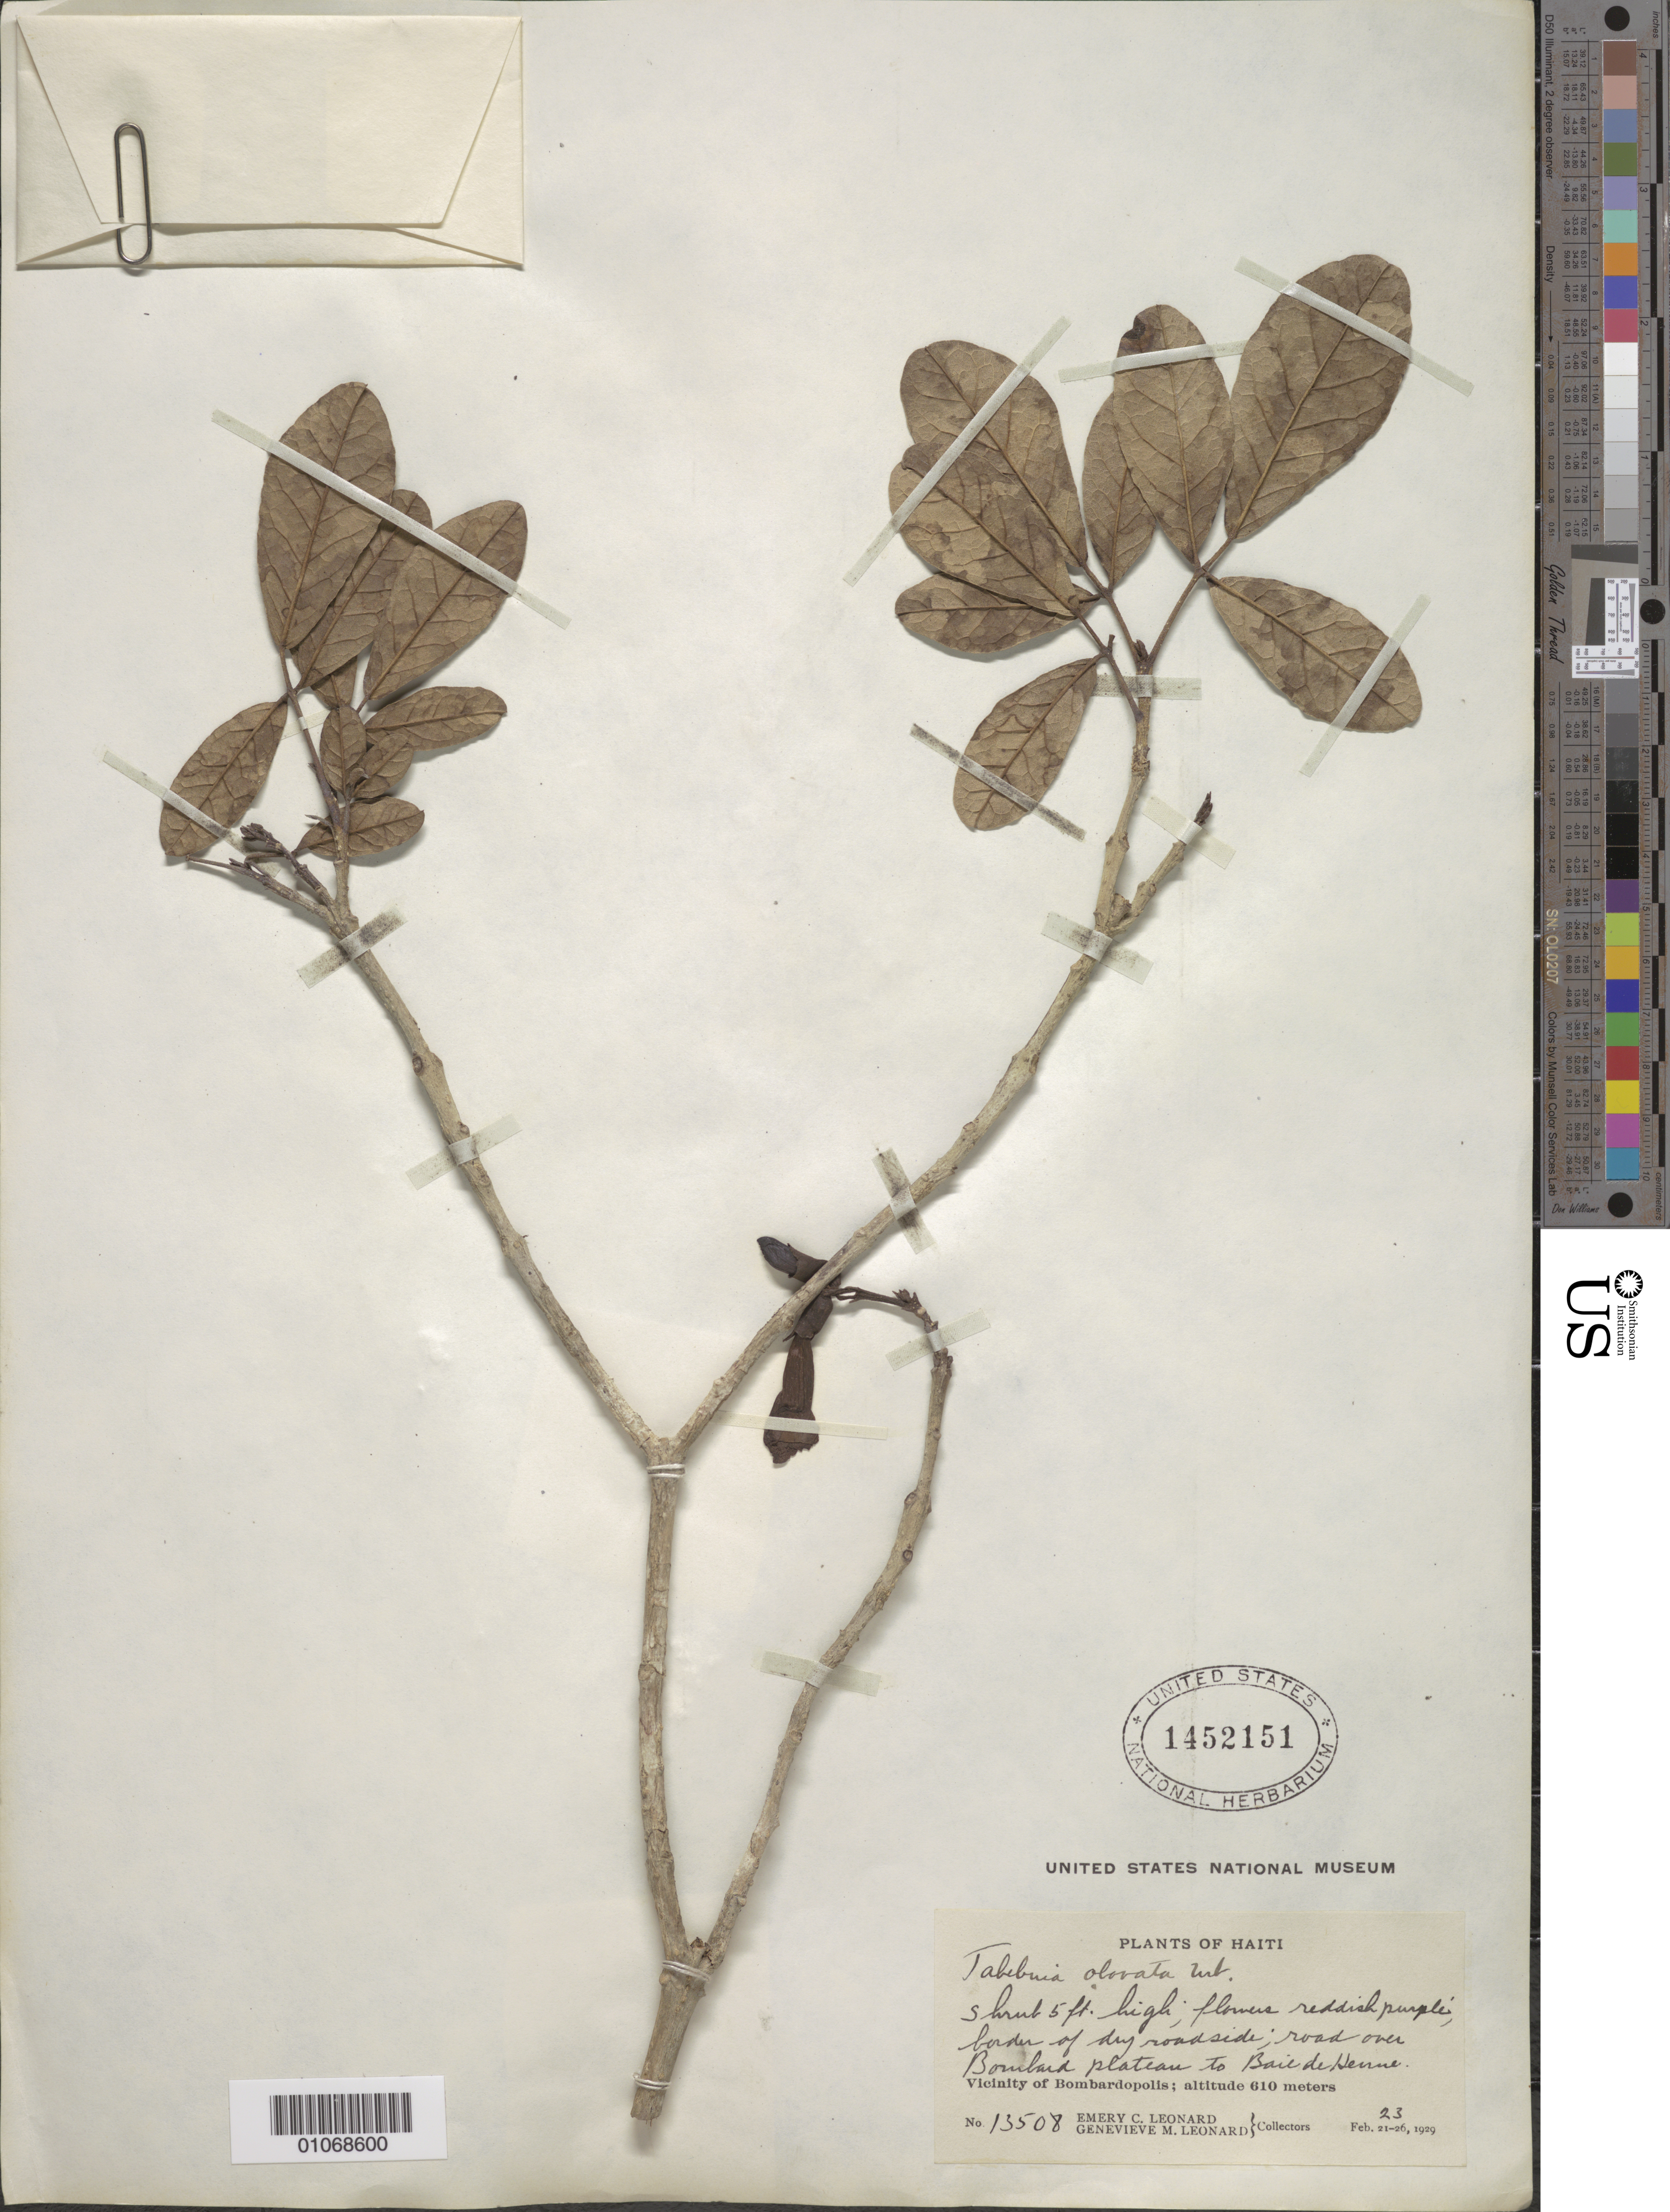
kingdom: Plantae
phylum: Tracheophyta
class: Magnoliopsida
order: Lamiales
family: Bignoniaceae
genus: Tabebuia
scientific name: Tabebuia obovata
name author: Urb.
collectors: E. C. Leonard & G. M. Leonard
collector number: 13508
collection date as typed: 23 Feb 1929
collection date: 1929-02-23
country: Haiti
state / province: Nord-Est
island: Hispaniola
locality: Vicinity of Bombardopolis; road over Bombard plateau to Baie de Henne. Border of dry roadside.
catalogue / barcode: US 1452151